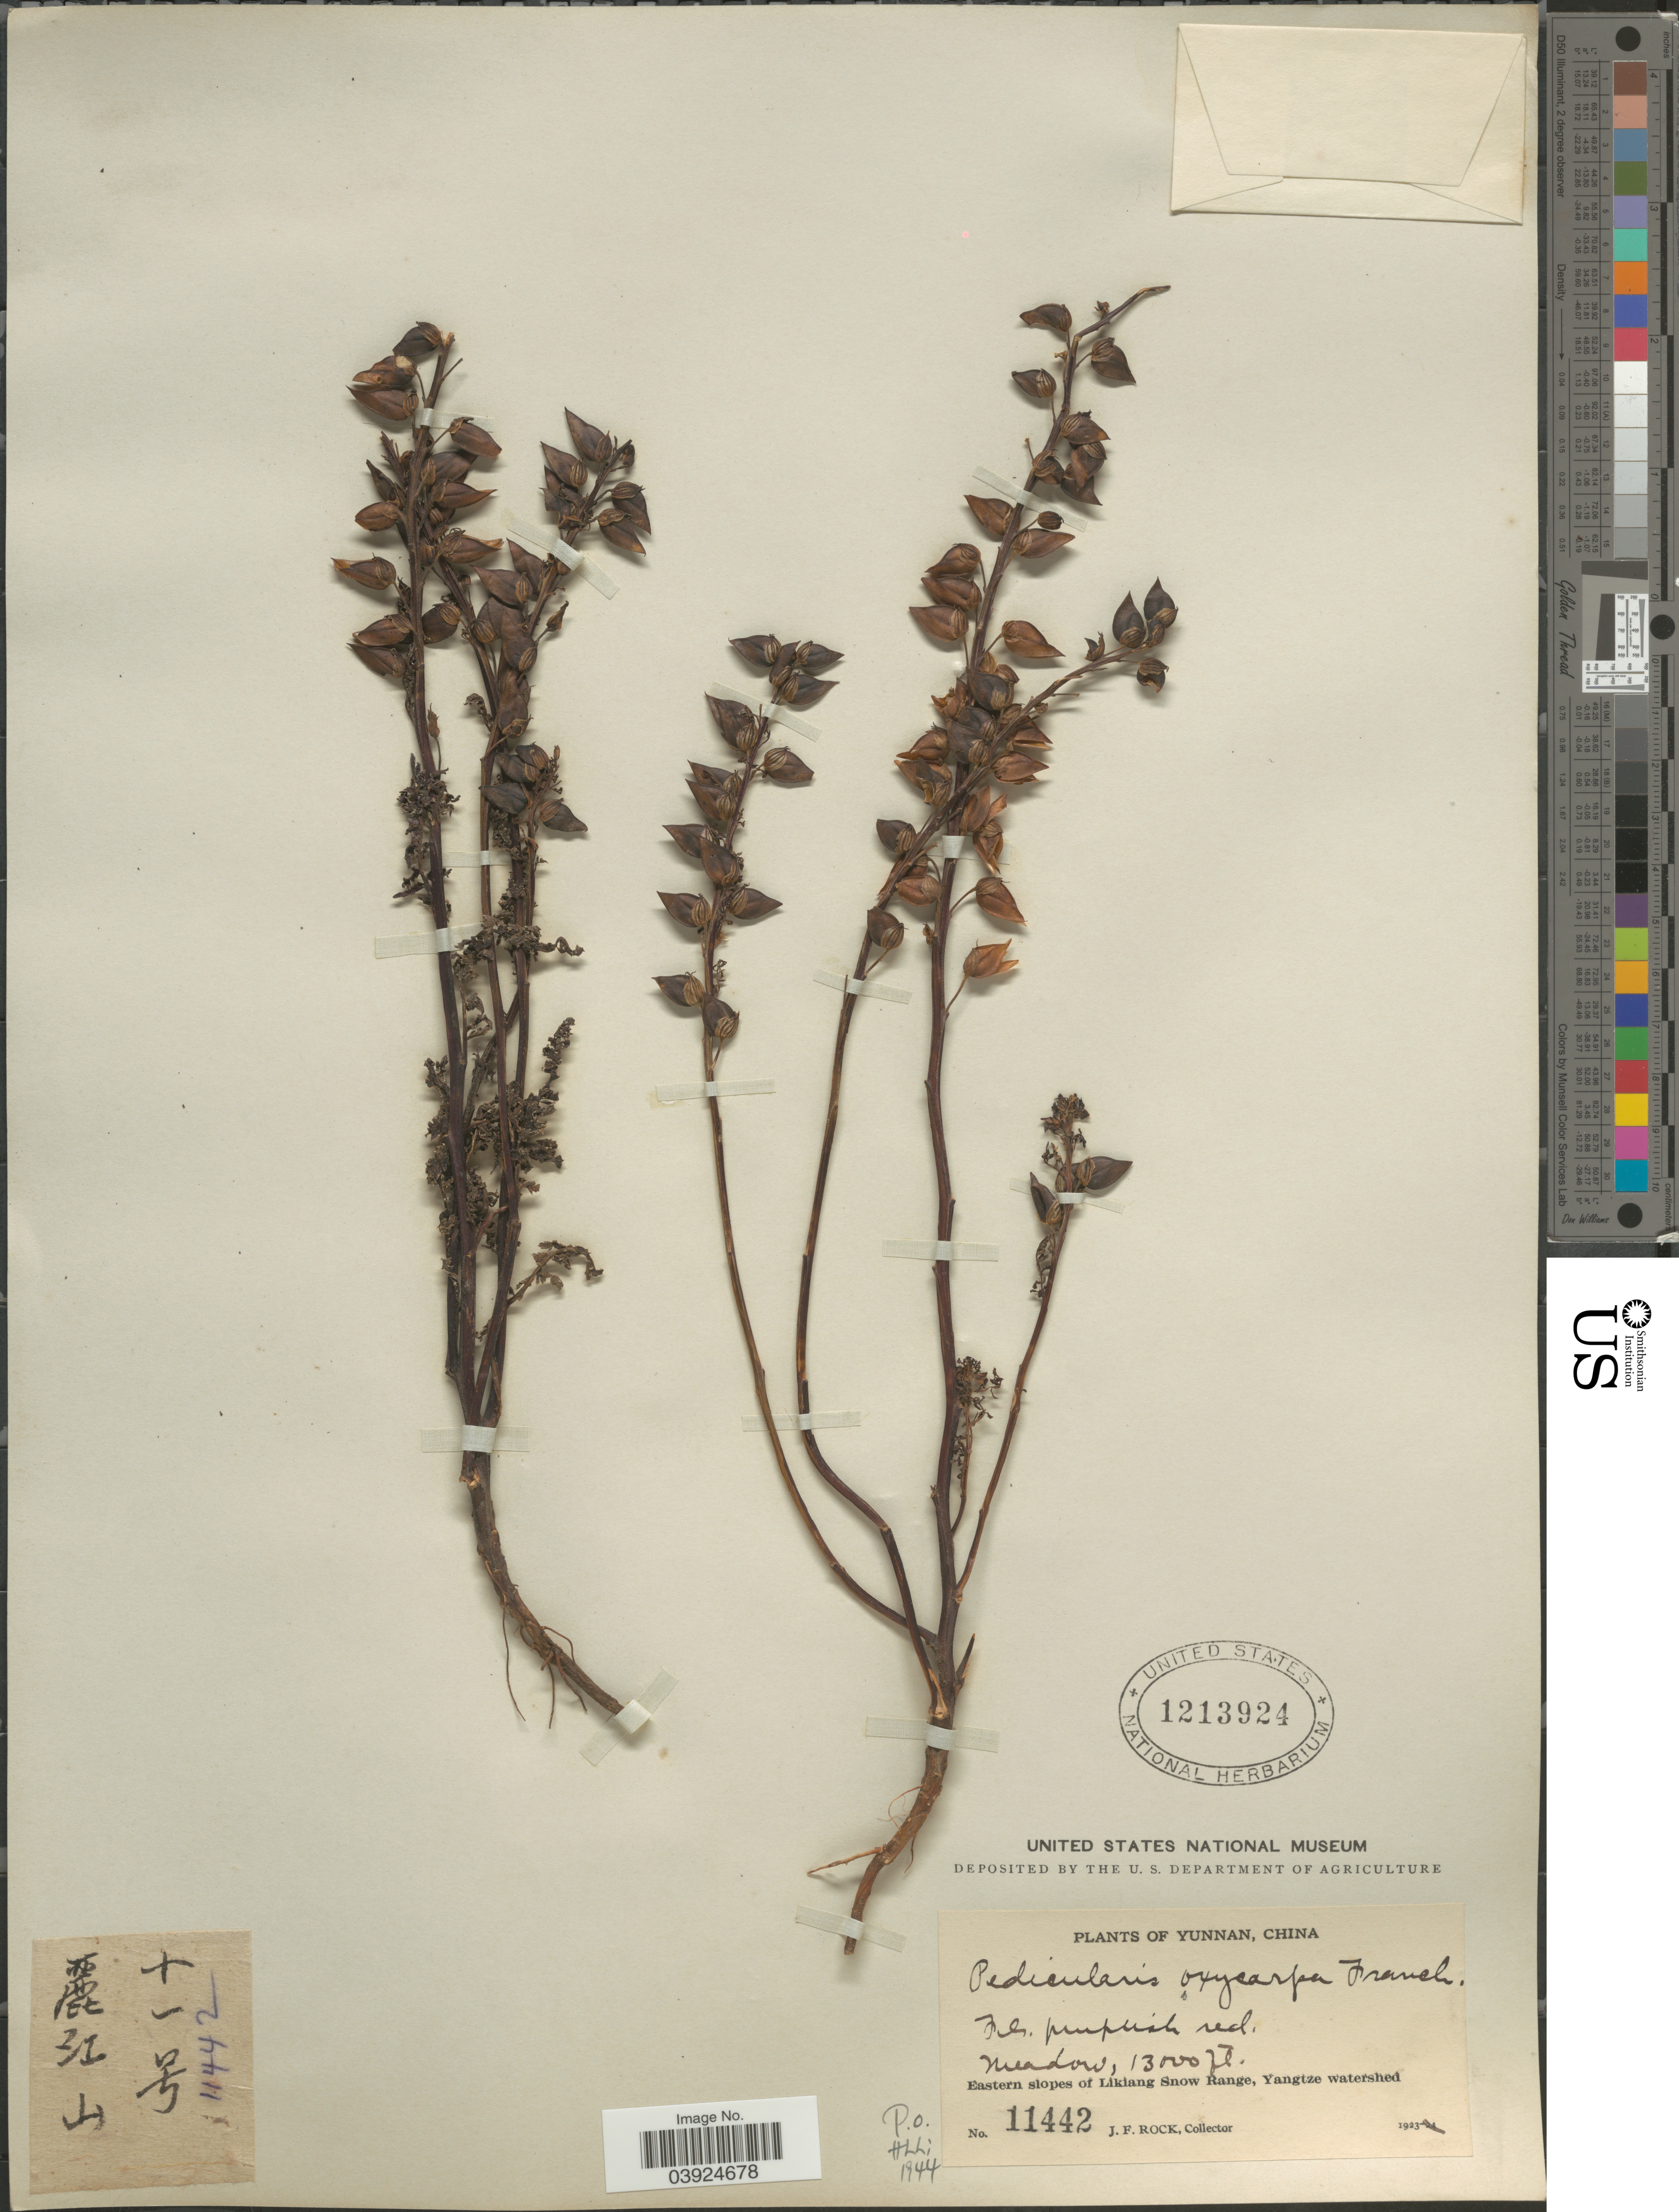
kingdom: Plantae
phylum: Tracheophyta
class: Magnoliopsida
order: Lamiales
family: Orobanchaceae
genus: Pedicularis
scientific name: Pedicularis oxycarpa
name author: Franch. ex Maxim.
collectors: J. Rock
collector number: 11442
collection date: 1923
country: China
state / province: Yunnan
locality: Eastern slopes of Likiang Snow Range, Yangtze watershed.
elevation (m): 3962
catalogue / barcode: US 1213924